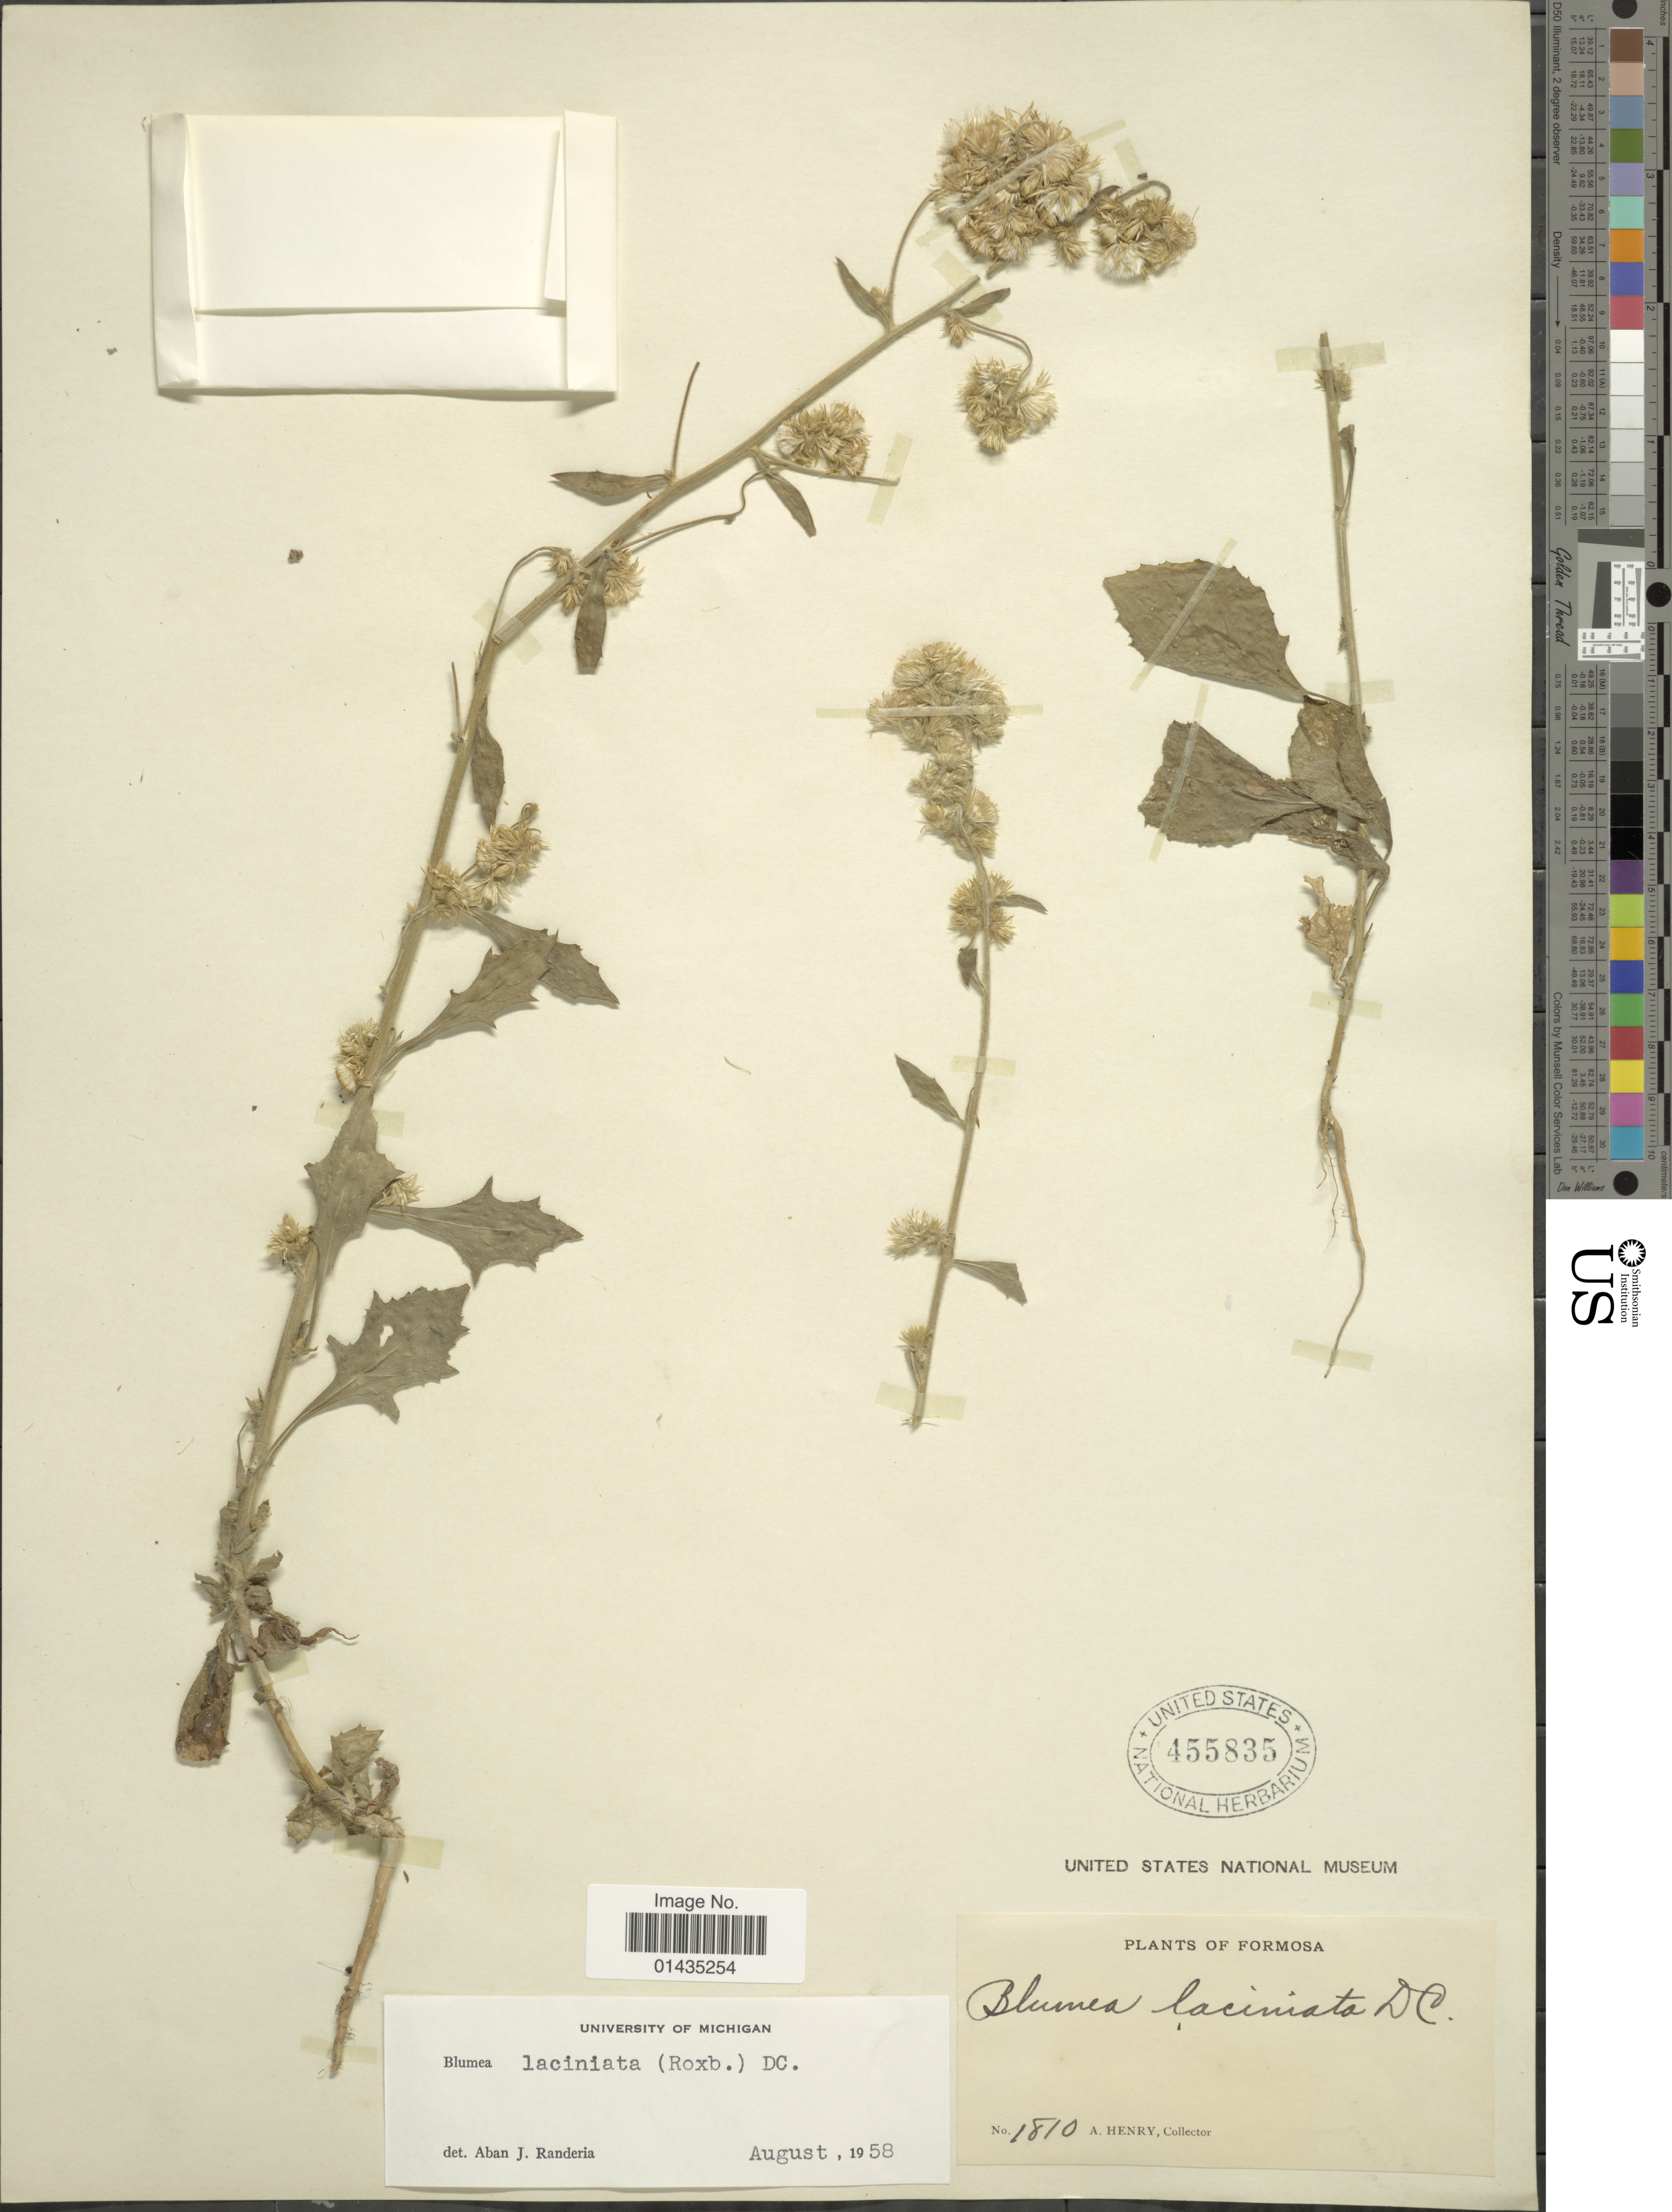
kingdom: Plantae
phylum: Tracheophyta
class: Magnoliopsida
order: Asterales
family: Asteraceae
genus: Blumea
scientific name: Blumea laciniata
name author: (Roxb.) DC.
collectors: A. Henry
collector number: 1810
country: Taiwan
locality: Formosa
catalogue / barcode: US 455835